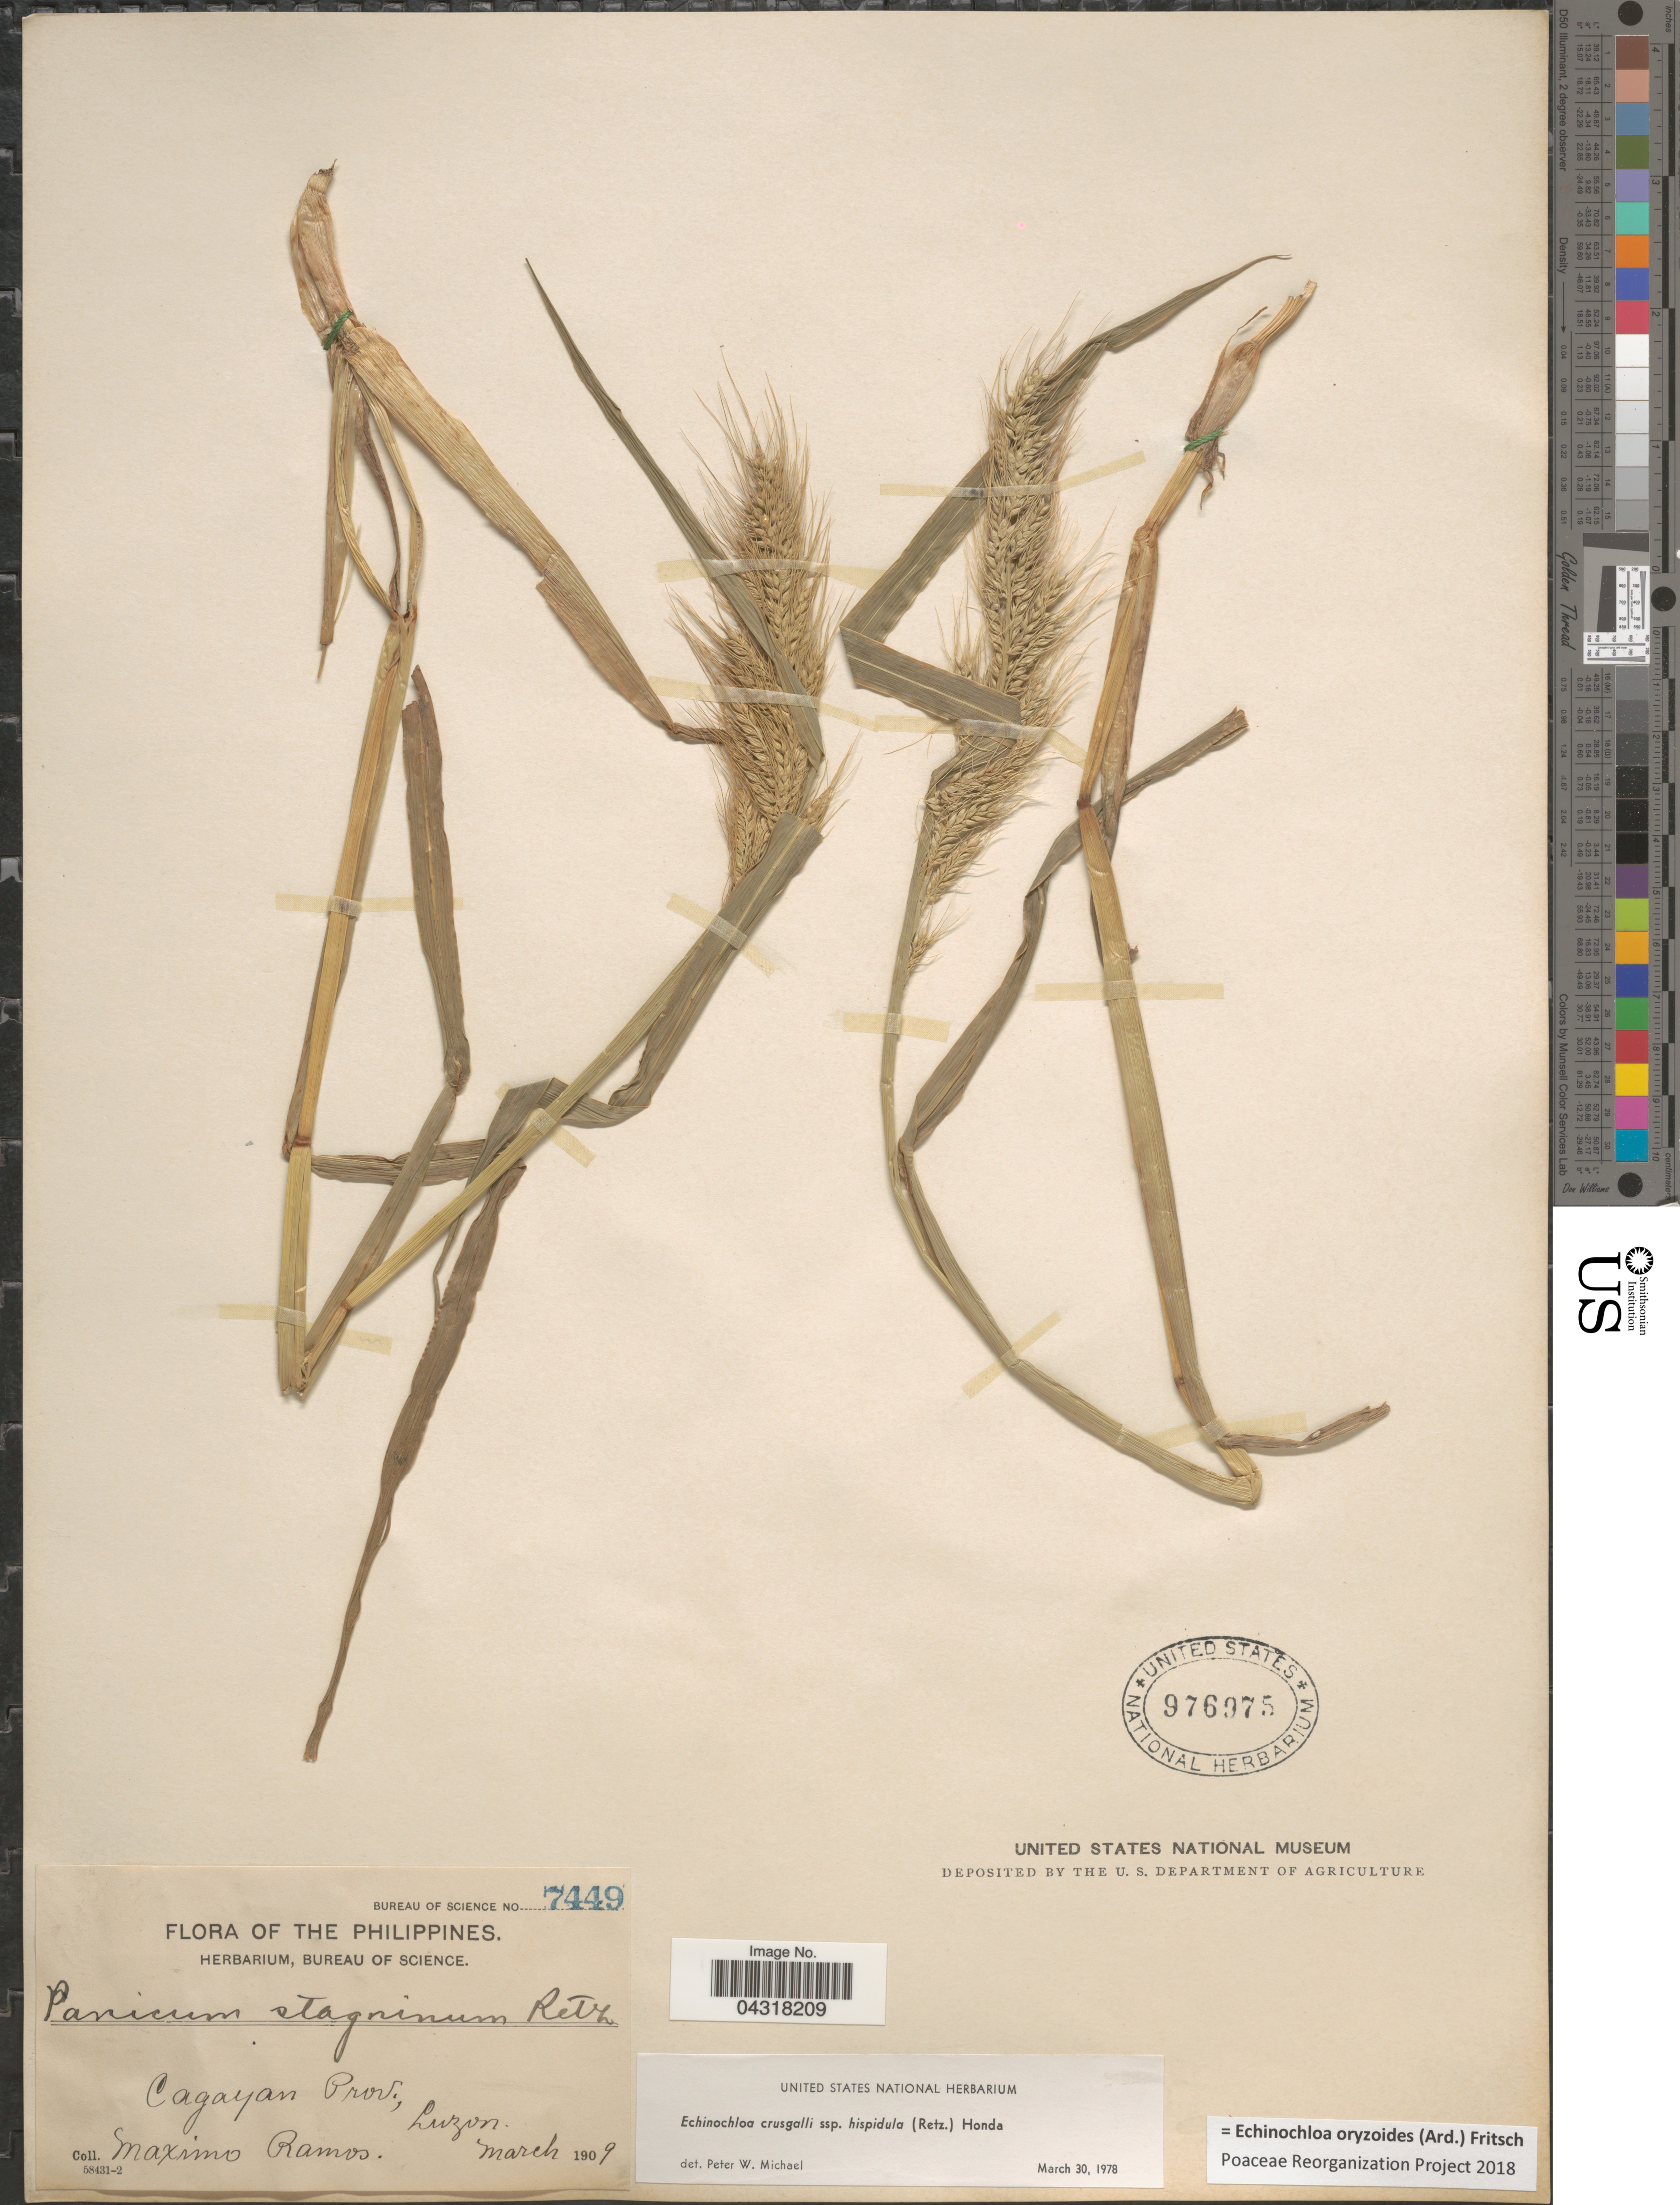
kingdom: Plantae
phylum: Tracheophyta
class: Liliopsida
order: Poales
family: Poaceae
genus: Echinochloa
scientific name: Echinochloa oryzoides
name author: (Ard.) Fritsch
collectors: M. Ramos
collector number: Bureau of Science 7449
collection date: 1909-03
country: Philippines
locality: Cagayan Prov., Luzon.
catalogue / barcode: US 976975